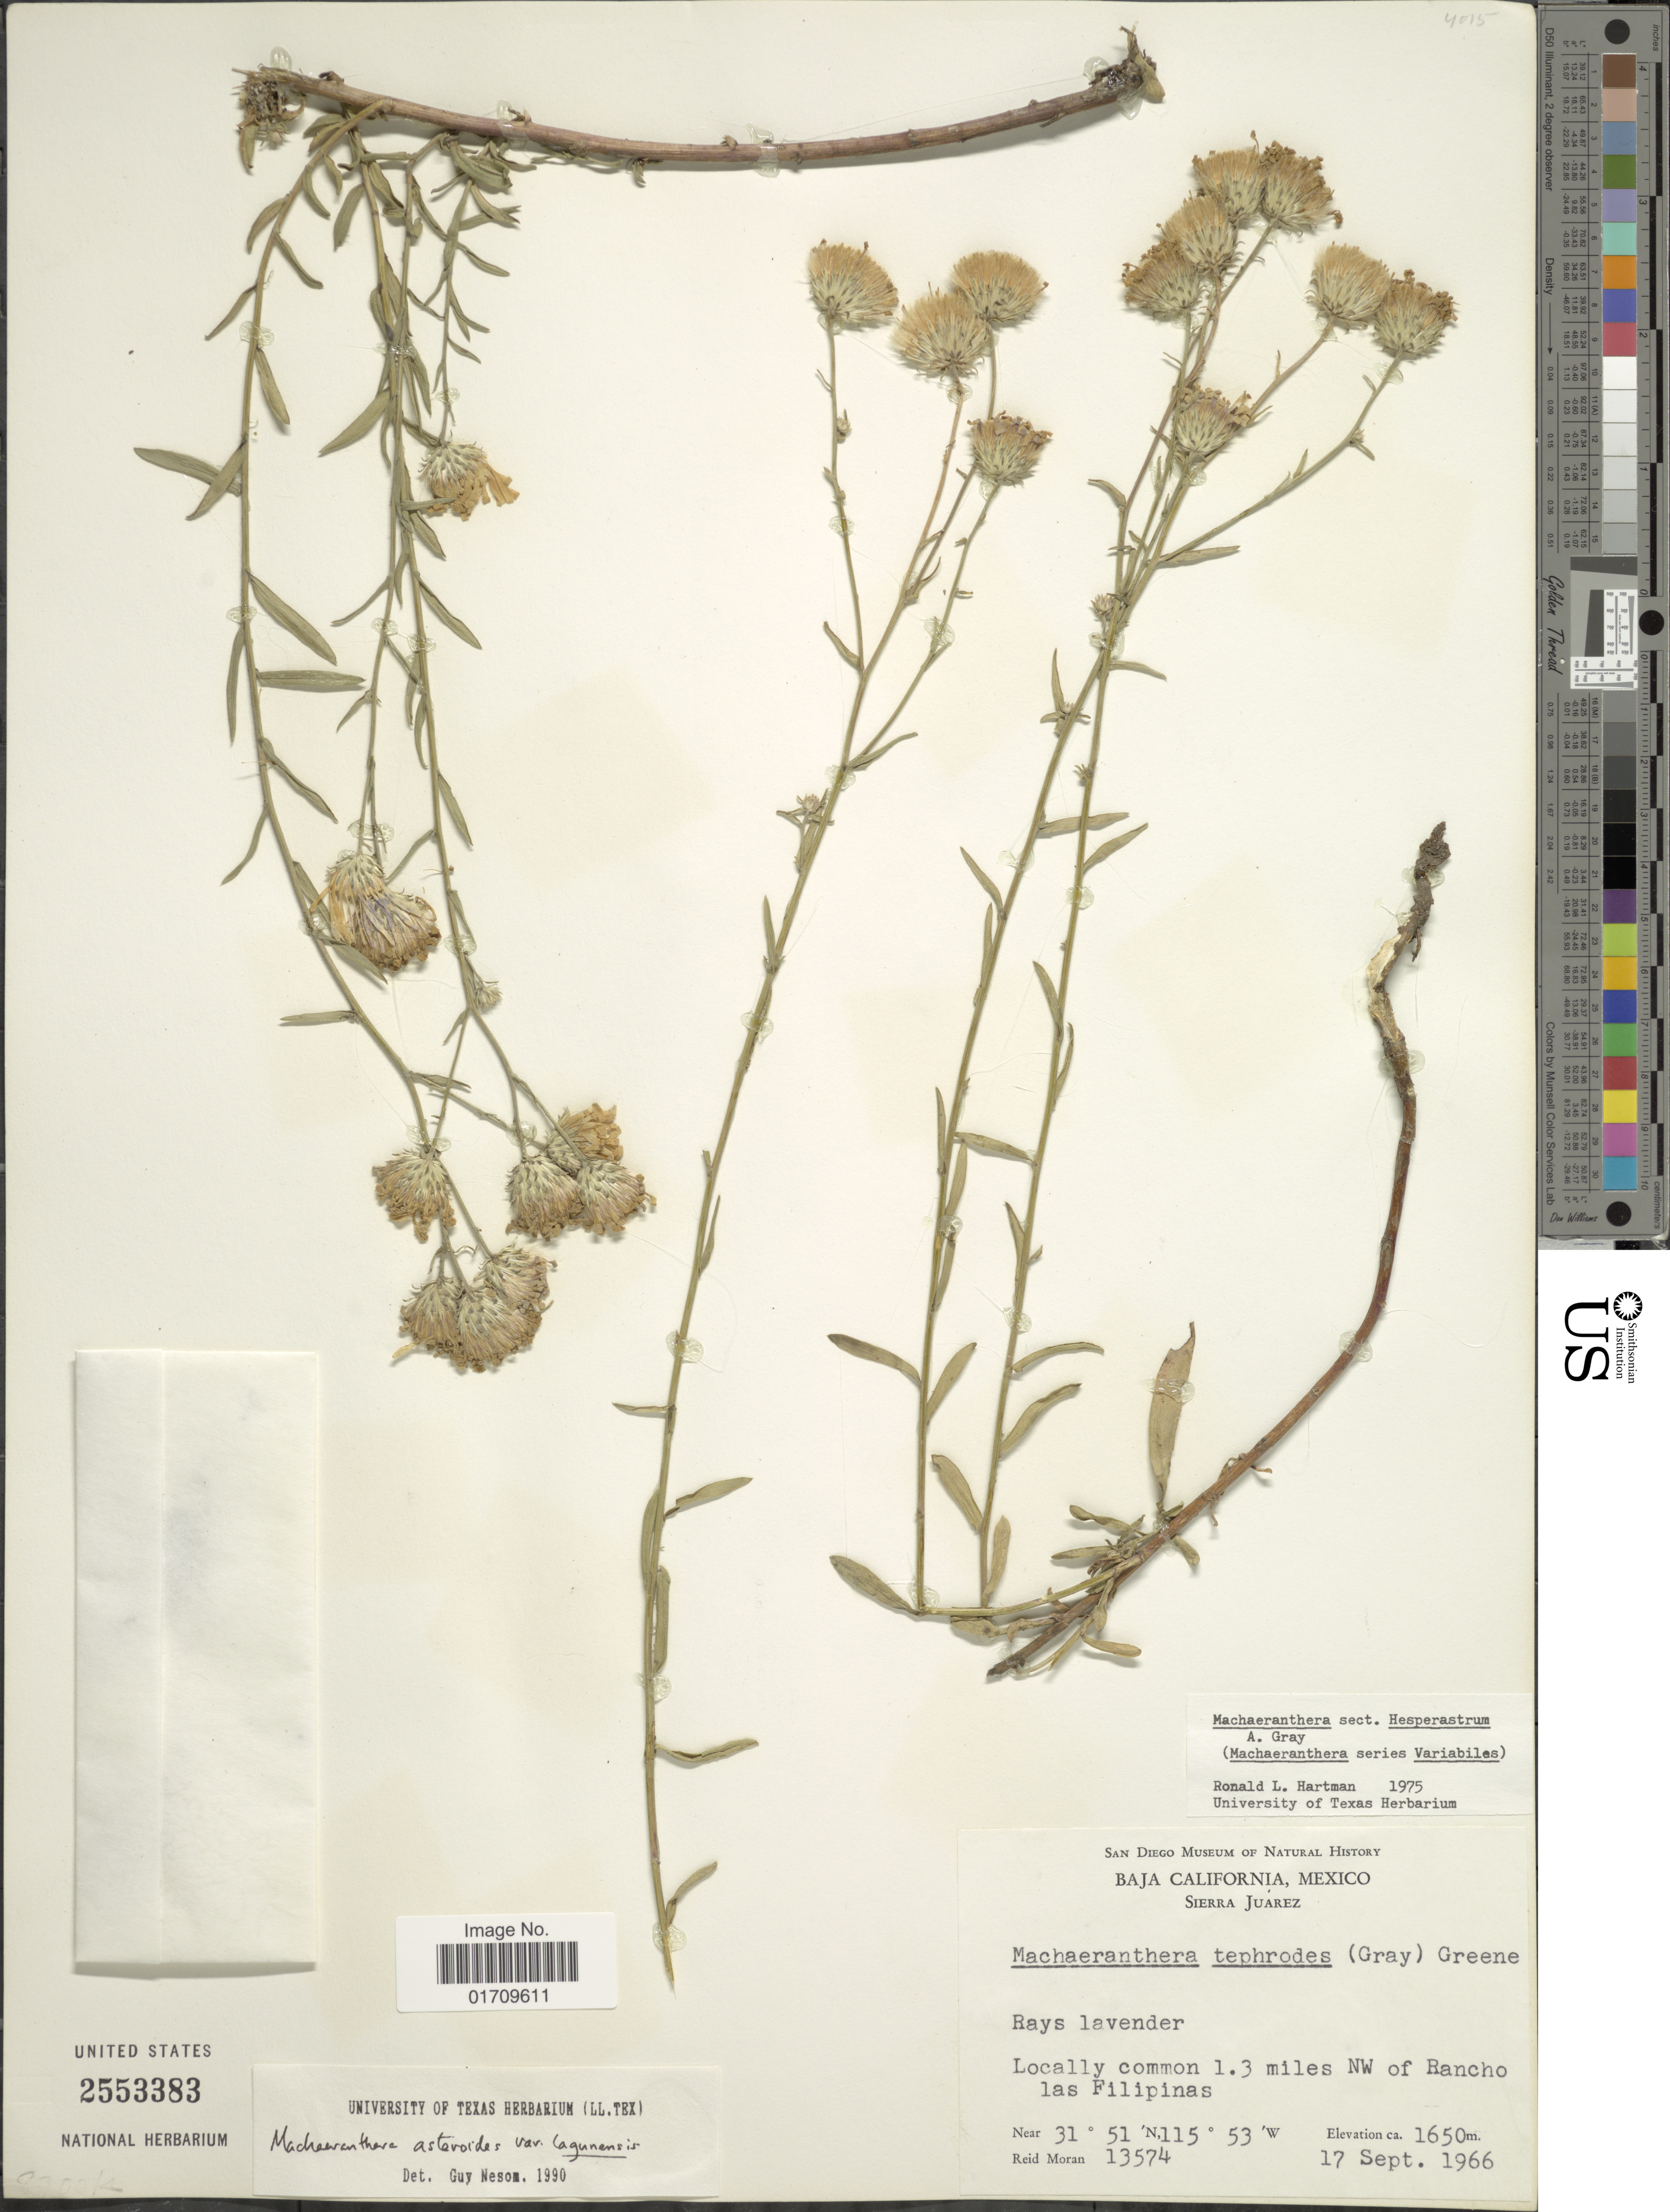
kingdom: Plantae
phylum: Tracheophyta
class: Magnoliopsida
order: Asterales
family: Asteraceae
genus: Machaeranthera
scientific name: Machaeranthera asteroides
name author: (Torr.) Greene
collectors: R. V. Moran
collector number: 13574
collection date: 1966-09-17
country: Mexico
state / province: Baja California Sur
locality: Sierra Juarez, 1.3 miles NW of Rancho las Filipinas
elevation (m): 1650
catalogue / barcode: US 2553383